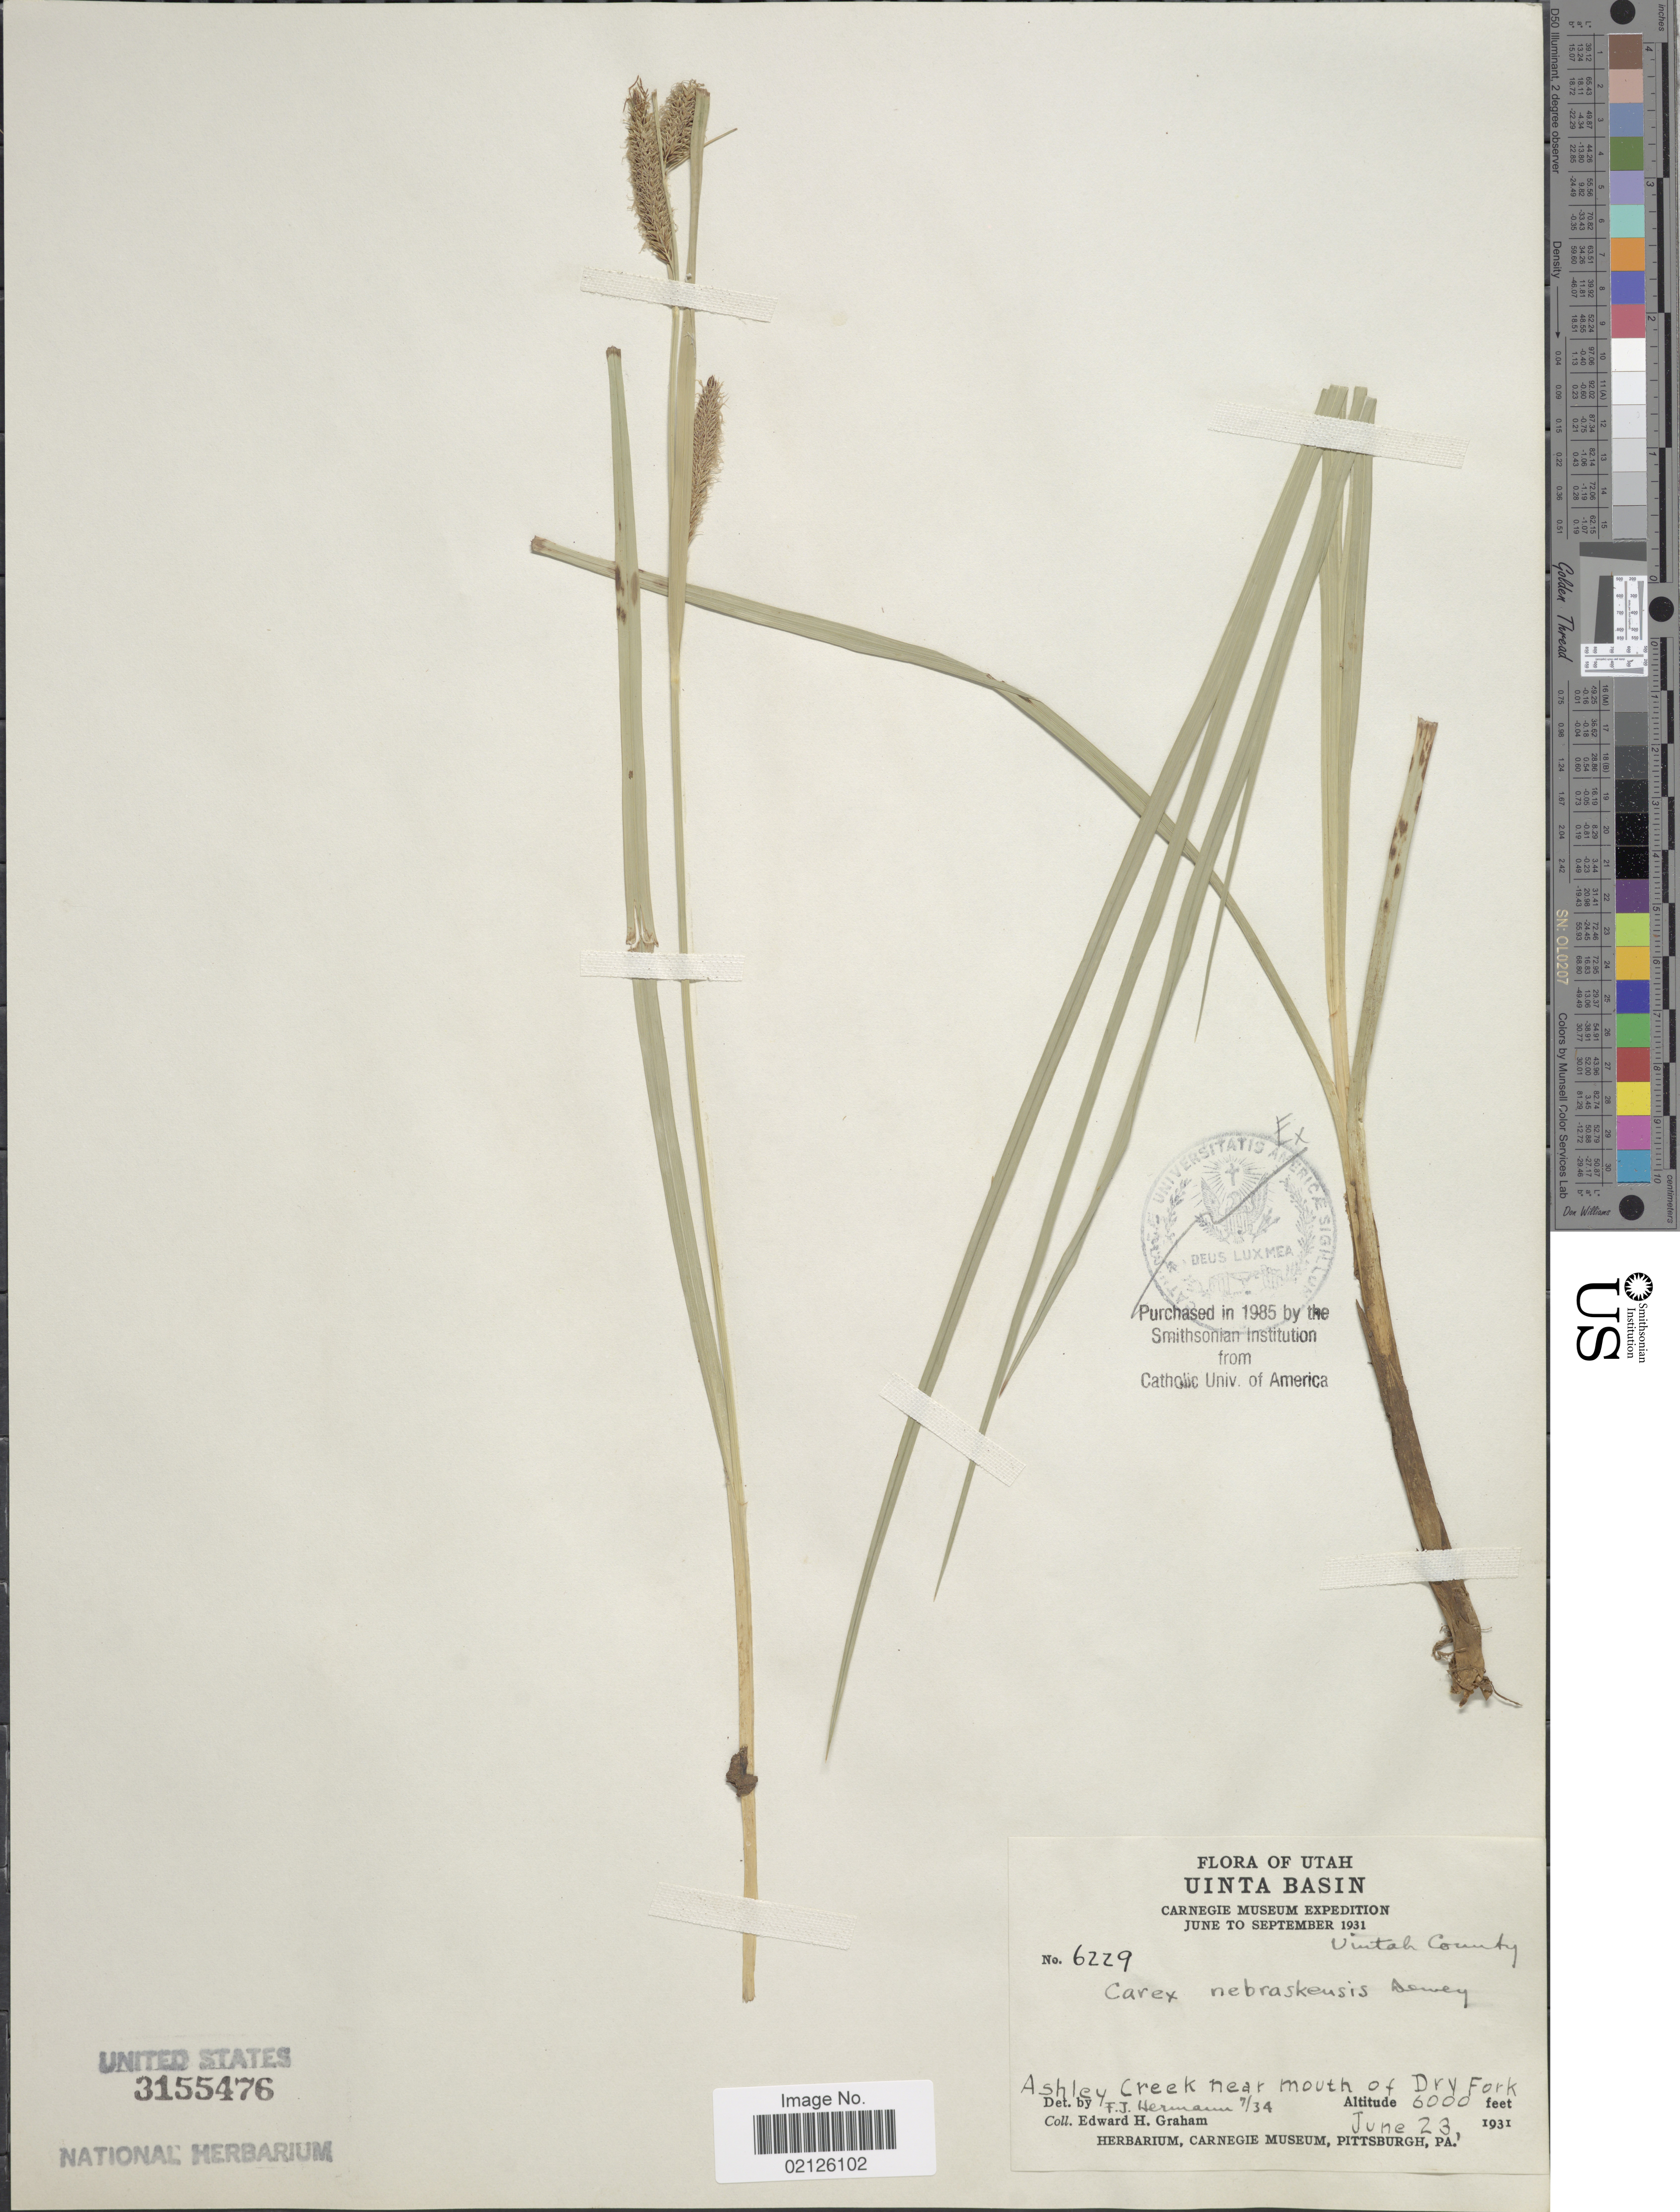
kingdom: Plantae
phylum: Tracheophyta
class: Liliopsida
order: Poales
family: Cyperaceae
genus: Carex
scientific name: Carex nebrascensis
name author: Dewey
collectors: E. H. Graham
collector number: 6229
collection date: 1931-06-23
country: United States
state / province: Utah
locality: Uinta Basin, Uintah County, Ashley Creek near mouth of Dry Fork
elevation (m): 1829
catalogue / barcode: US 3155476